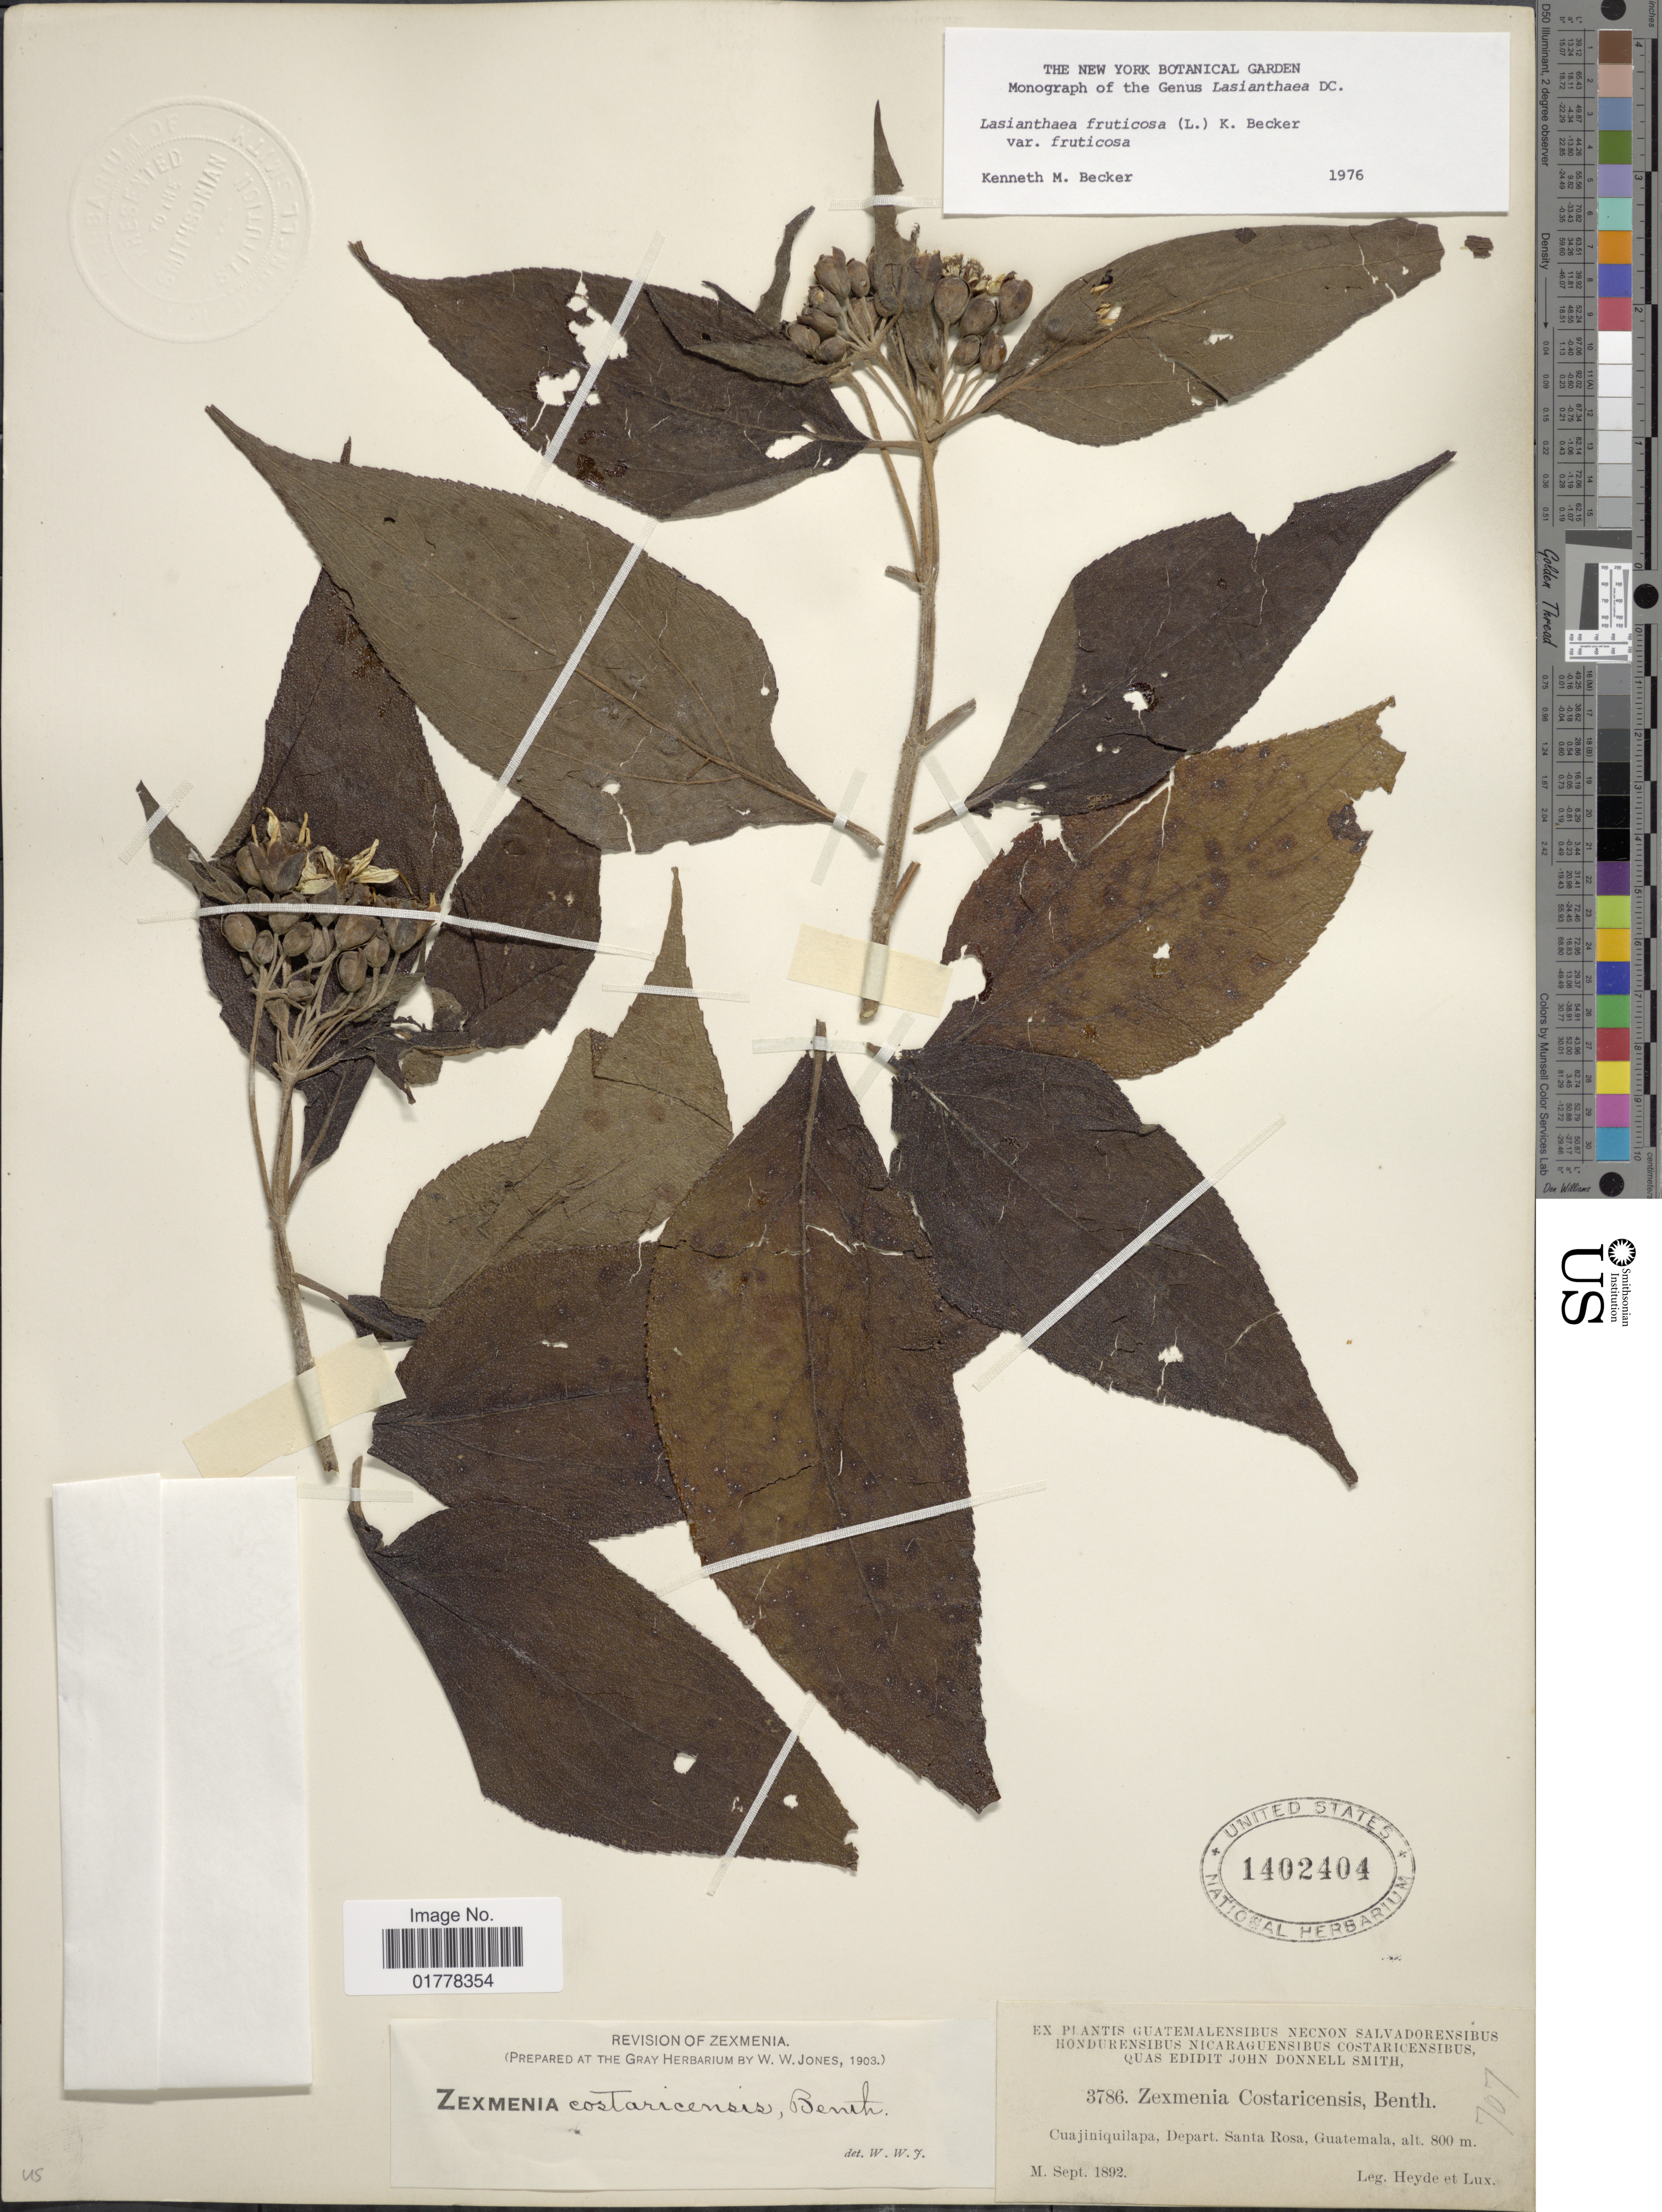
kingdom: Plantae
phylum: Tracheophyta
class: Magnoliopsida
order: Asterales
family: Asteraceae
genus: Lasianthaea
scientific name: Lasianthaea fruticosa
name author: (L.) K.M. Becker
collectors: Heyde & Lux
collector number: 3786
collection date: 1892-09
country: Guatemala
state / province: Santa Rosa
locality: Cuajiniquilapa, Depart. Santa Rosa, Guatemala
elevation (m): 800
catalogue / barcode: US 1402404